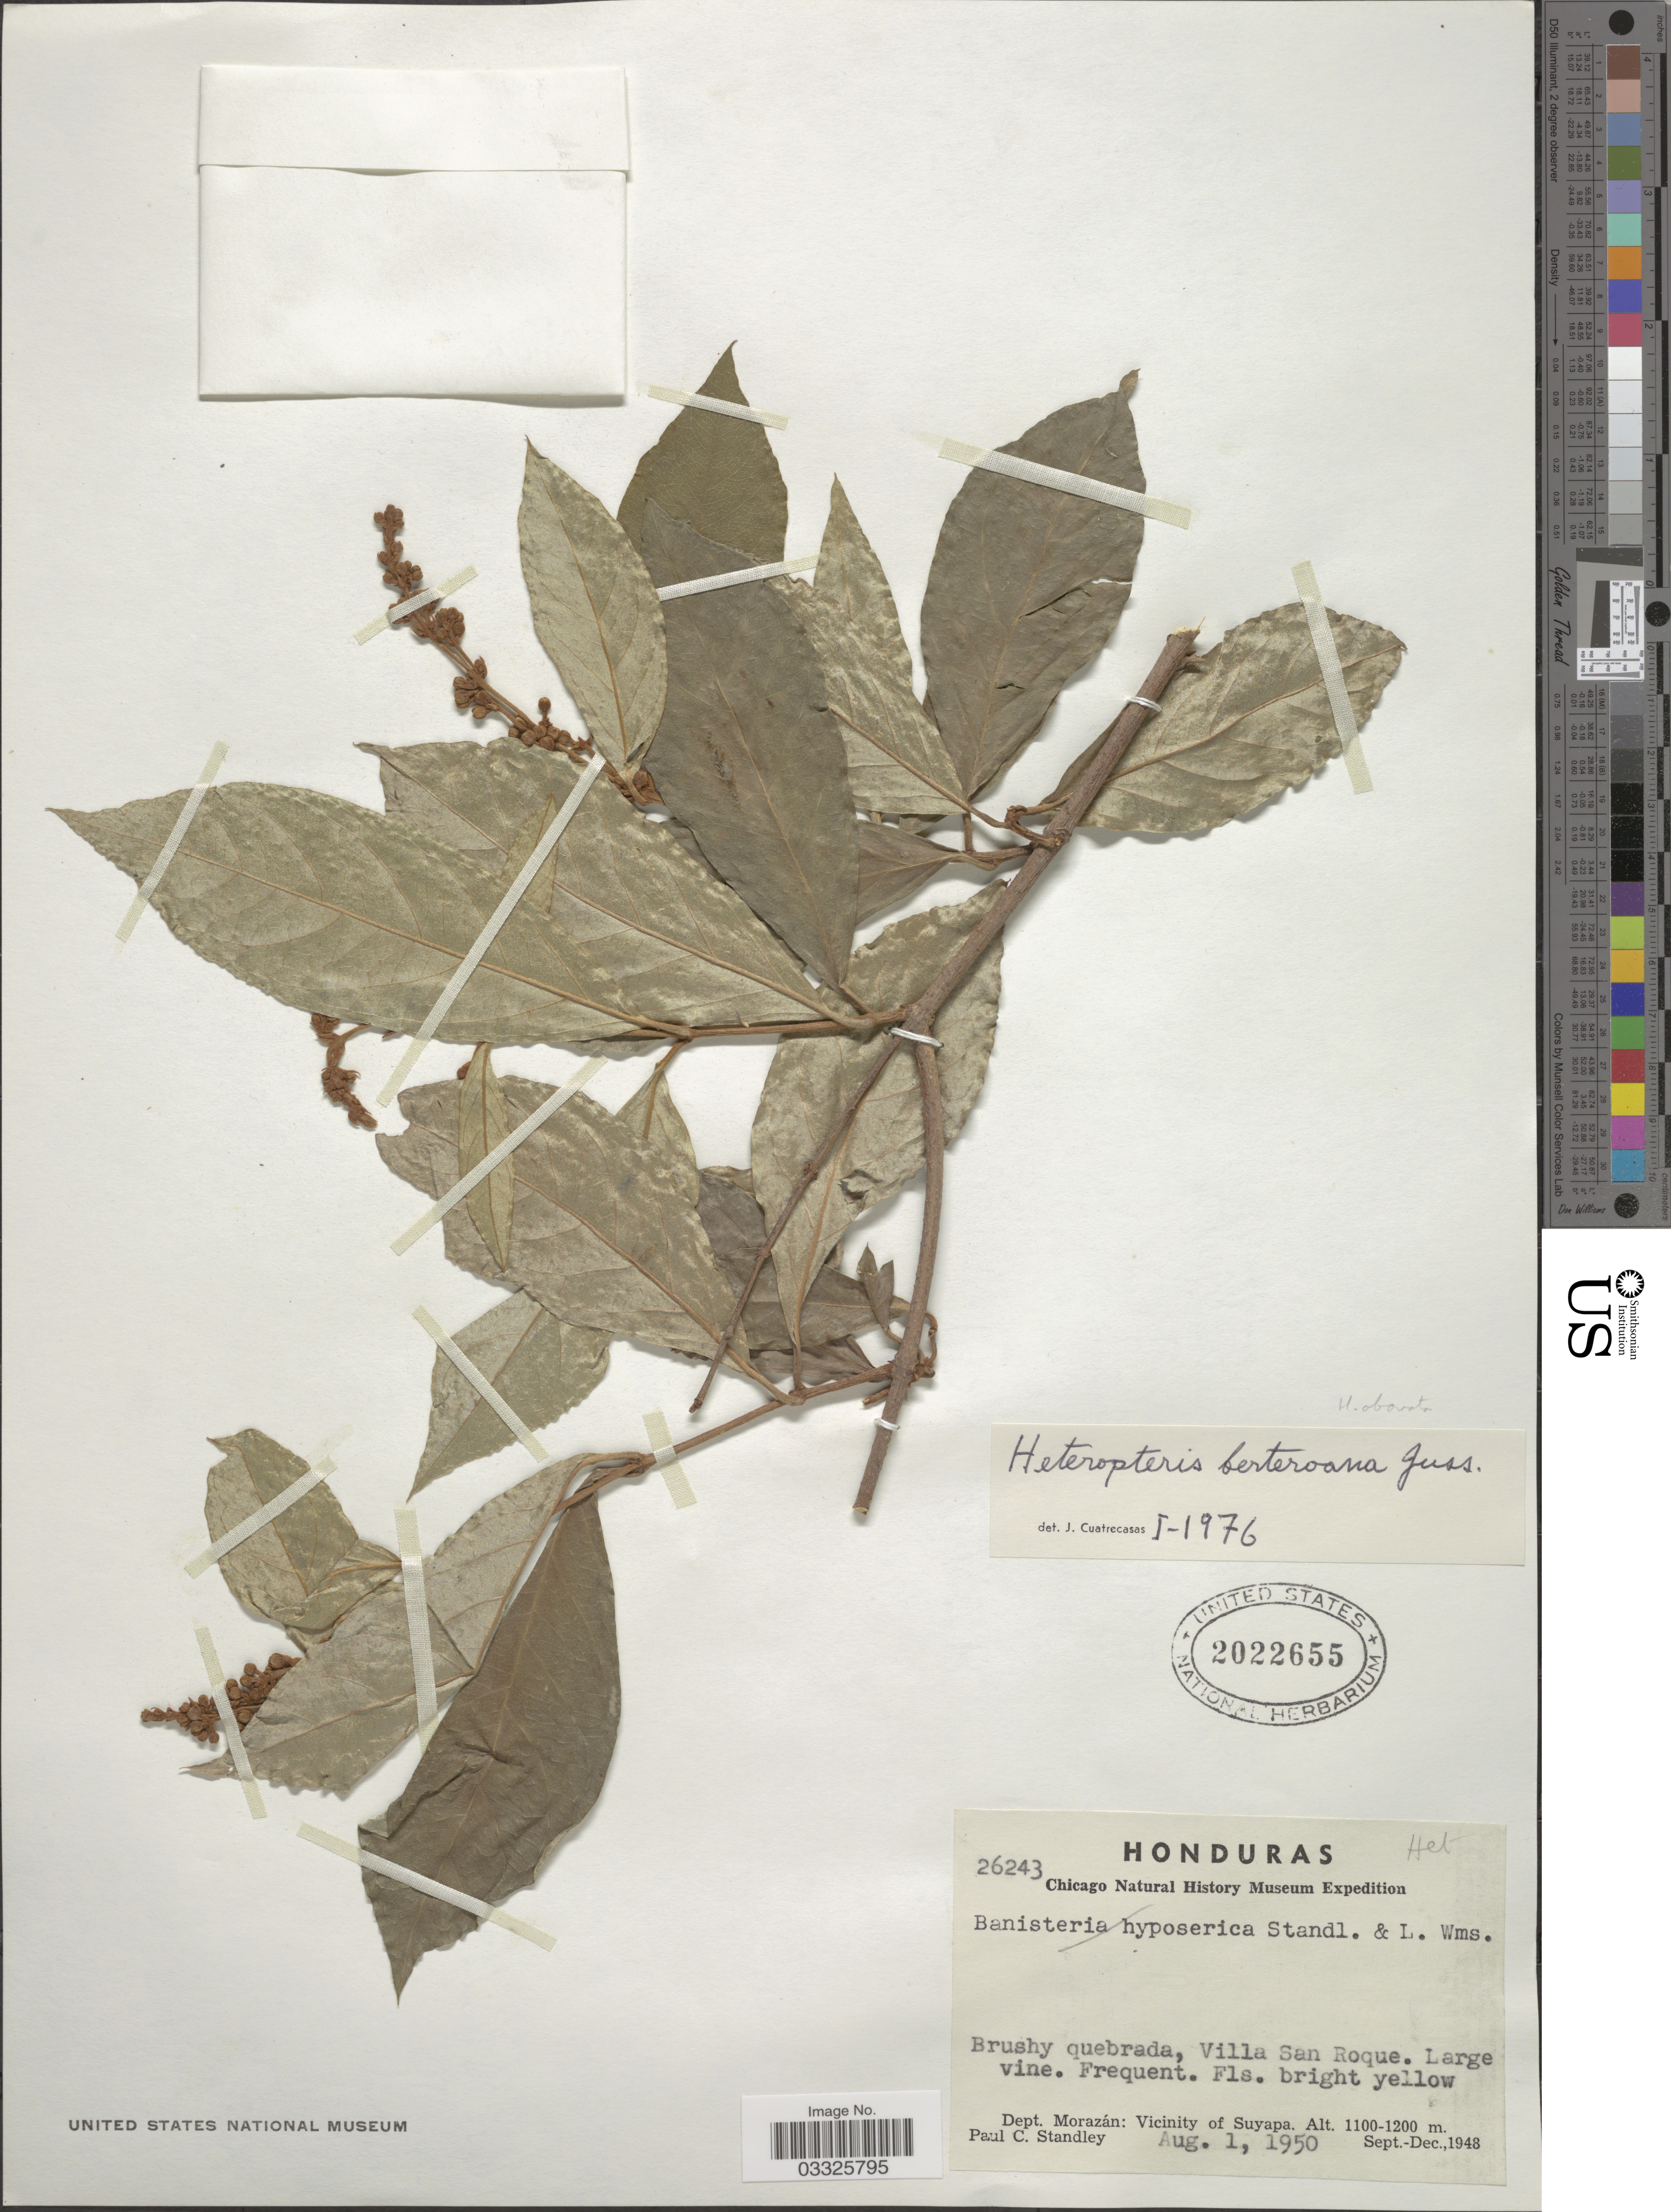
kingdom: Plantae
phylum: Tracheophyta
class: Magnoliopsida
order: Malpighiales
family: Malpighiaceae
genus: Heteropterys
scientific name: Heteropterys obovata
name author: (Small) Cuatrec. & Croat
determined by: Strong, Mark T., (BOT), Smithsonian Institution - National Museum of Natural History (UNITED STATES)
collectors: P. C. Standley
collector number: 26243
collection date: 1950-08-01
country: Honduras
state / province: Fco. Morazán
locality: Villa San Roque. Dept. Morazán: Vicinity of Suyapa.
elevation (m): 1100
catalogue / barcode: US 2022655